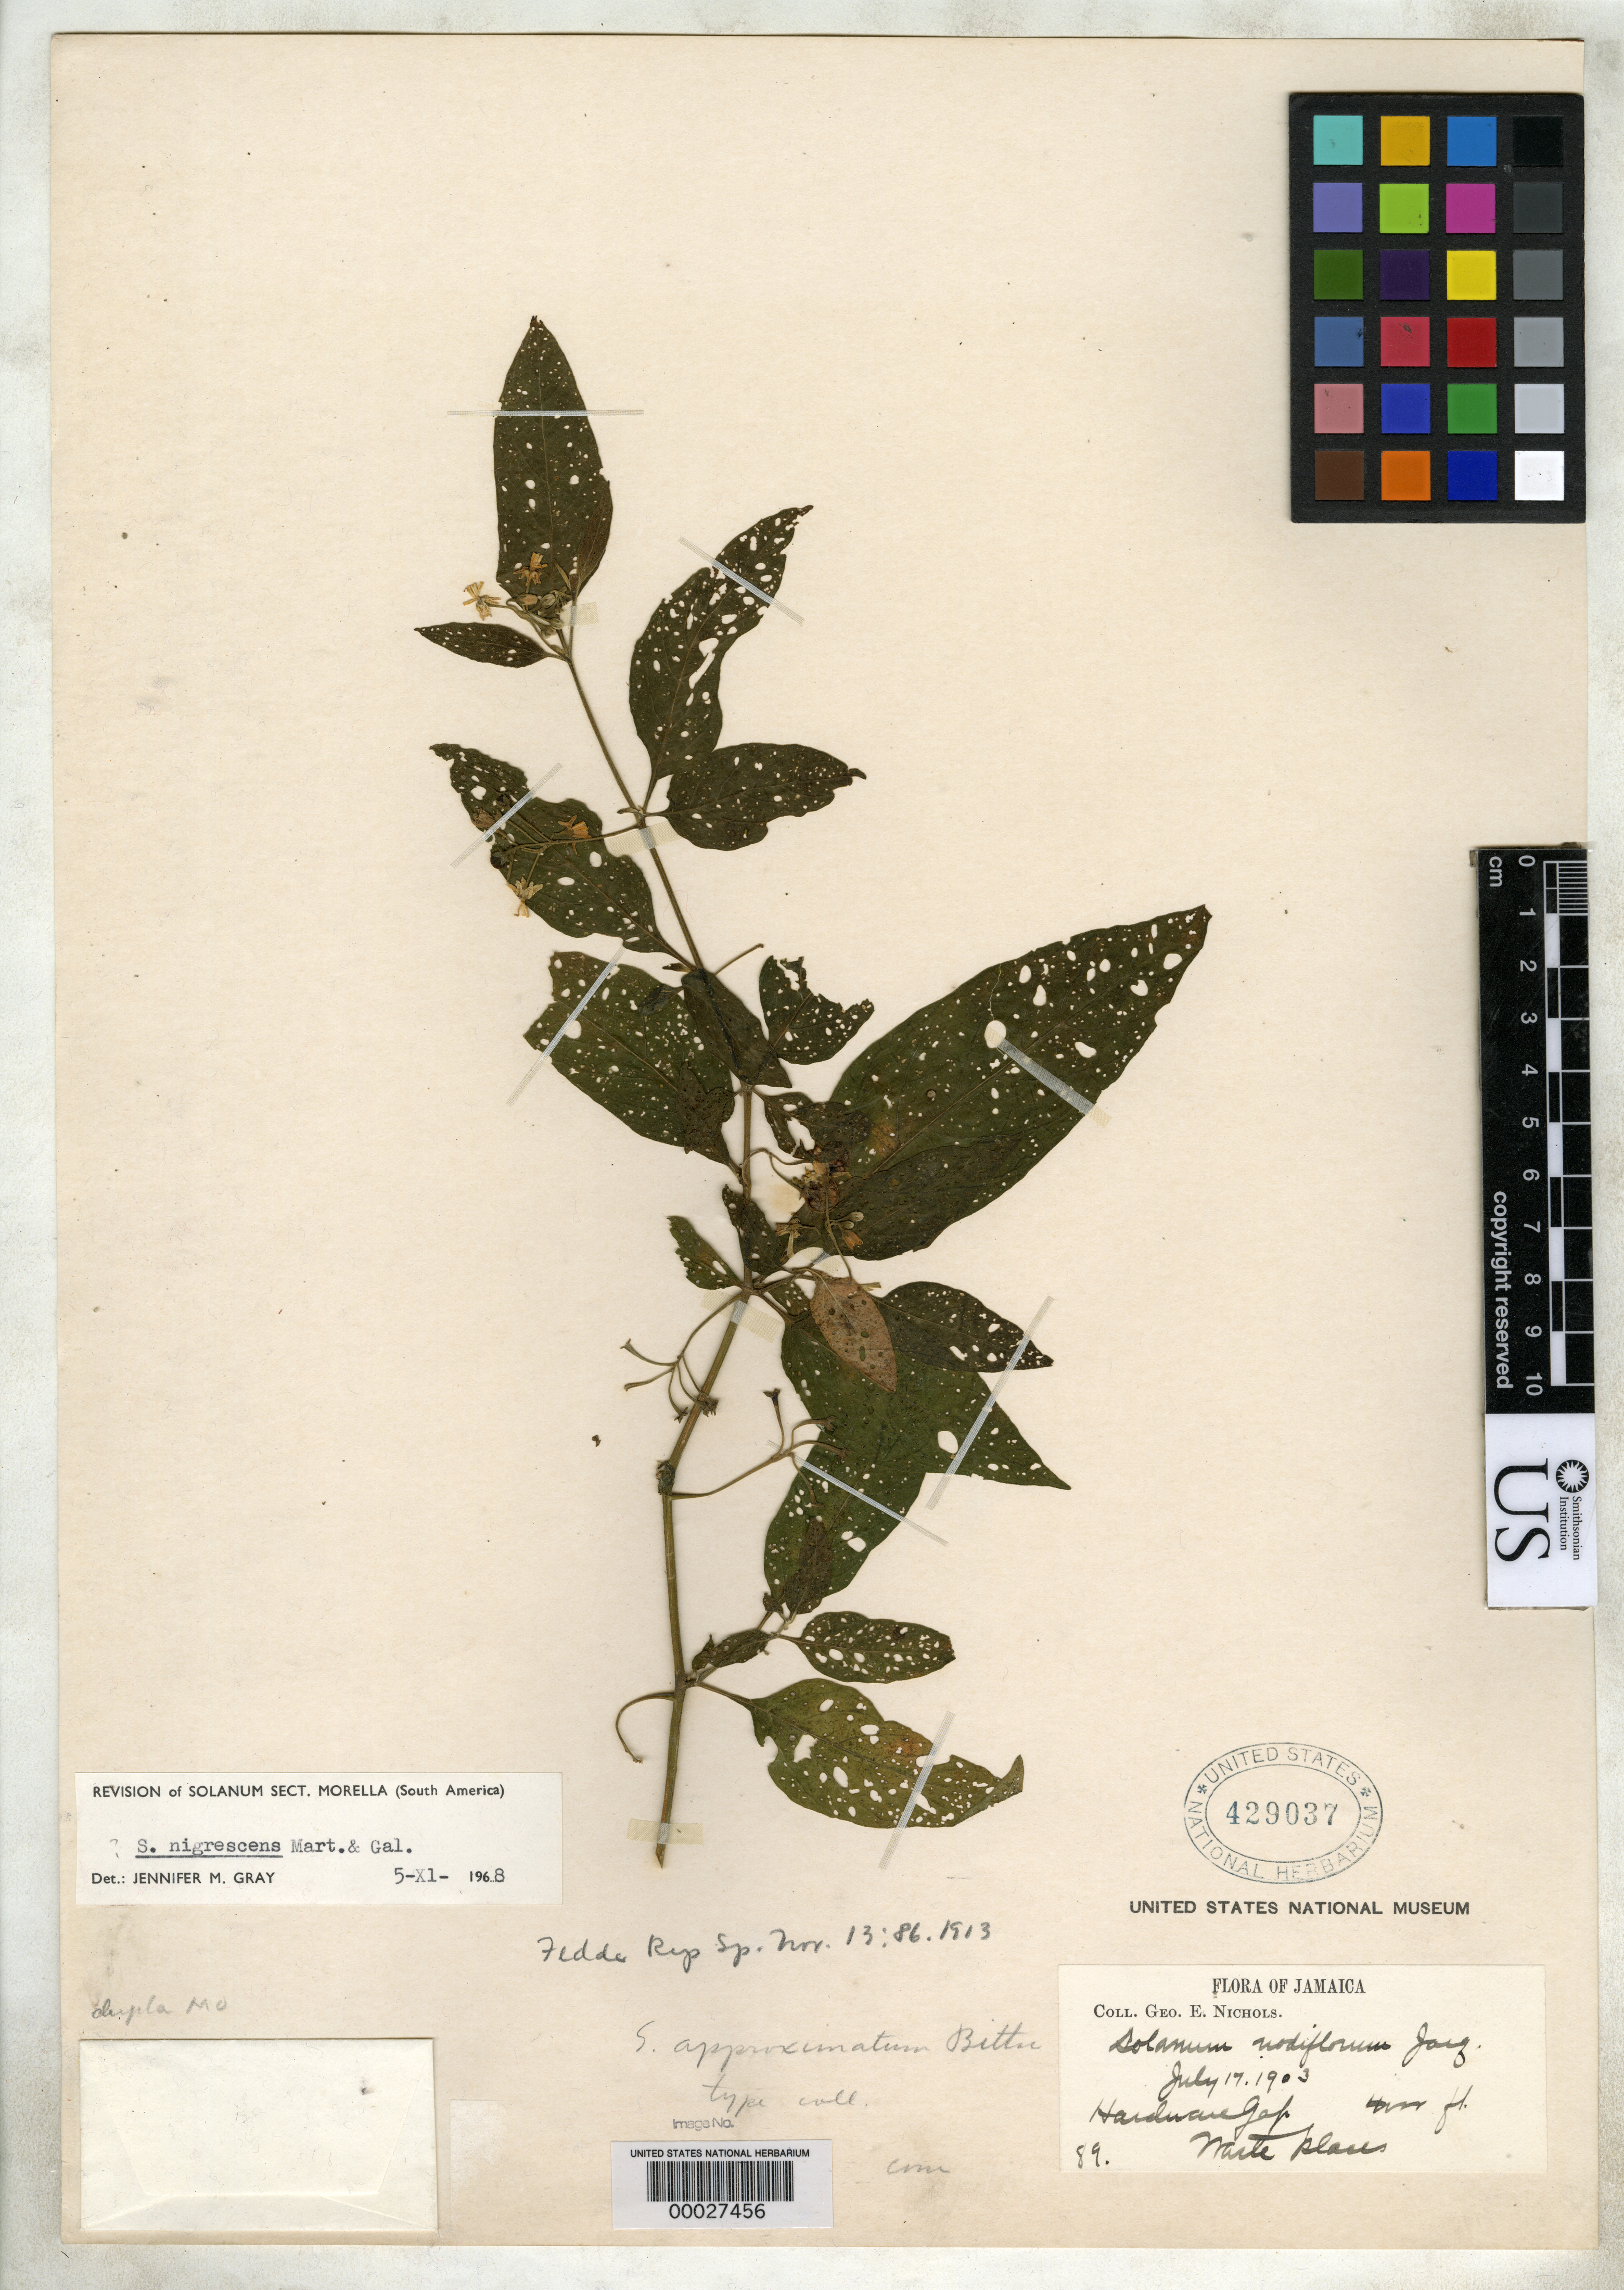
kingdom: Plantae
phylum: Tracheophyta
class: Magnoliopsida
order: Solanales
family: Solanaceae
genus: Solanum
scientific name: Solanum approximatum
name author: Bitter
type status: Isotype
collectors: G. E. Nichols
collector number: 89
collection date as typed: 17 Jul 1903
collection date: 1903-07-17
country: Jamaica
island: Greater Antilles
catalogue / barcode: US 429037